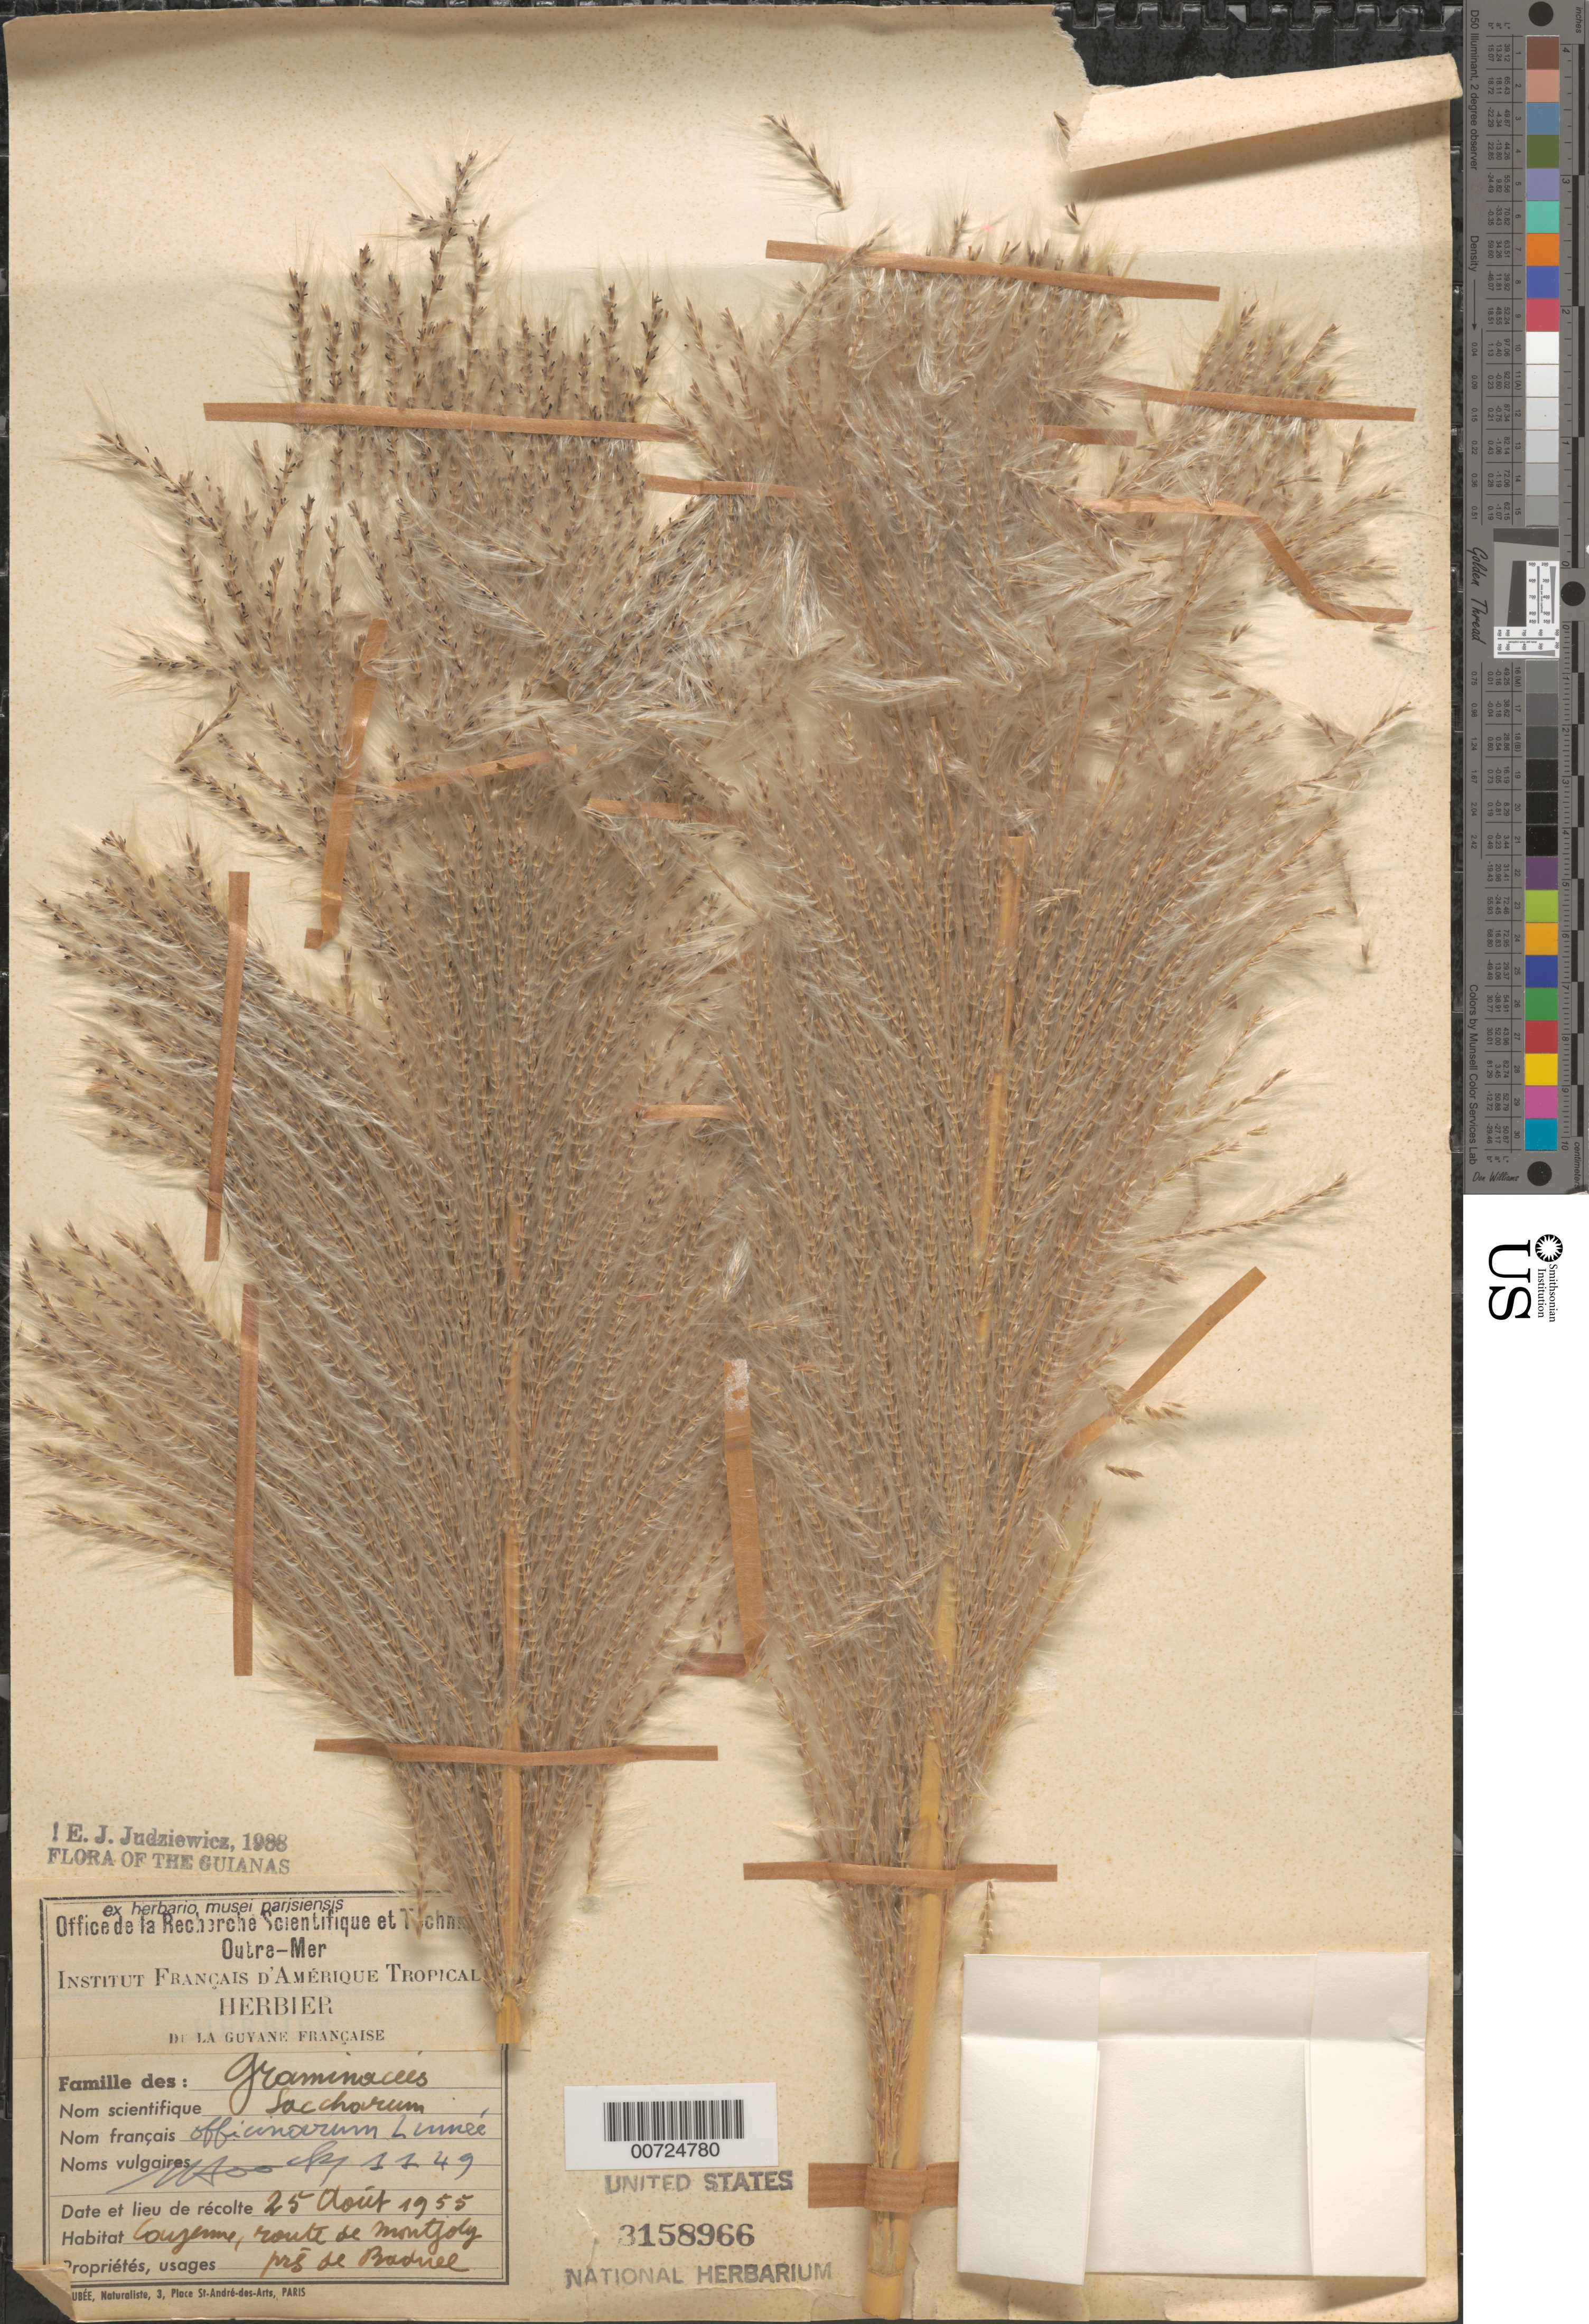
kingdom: Plantae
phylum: Tracheophyta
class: Liliopsida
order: Poales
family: Poaceae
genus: Saccharum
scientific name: Saccharum officinarum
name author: L.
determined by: Judziewicz, E. J.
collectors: J. Hoock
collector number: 1149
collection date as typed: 25-Aug-55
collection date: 1955-08-25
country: French Guiana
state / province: Cayenne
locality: Cayenne, route de Montjoly, pres de Baduel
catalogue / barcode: US 3158966